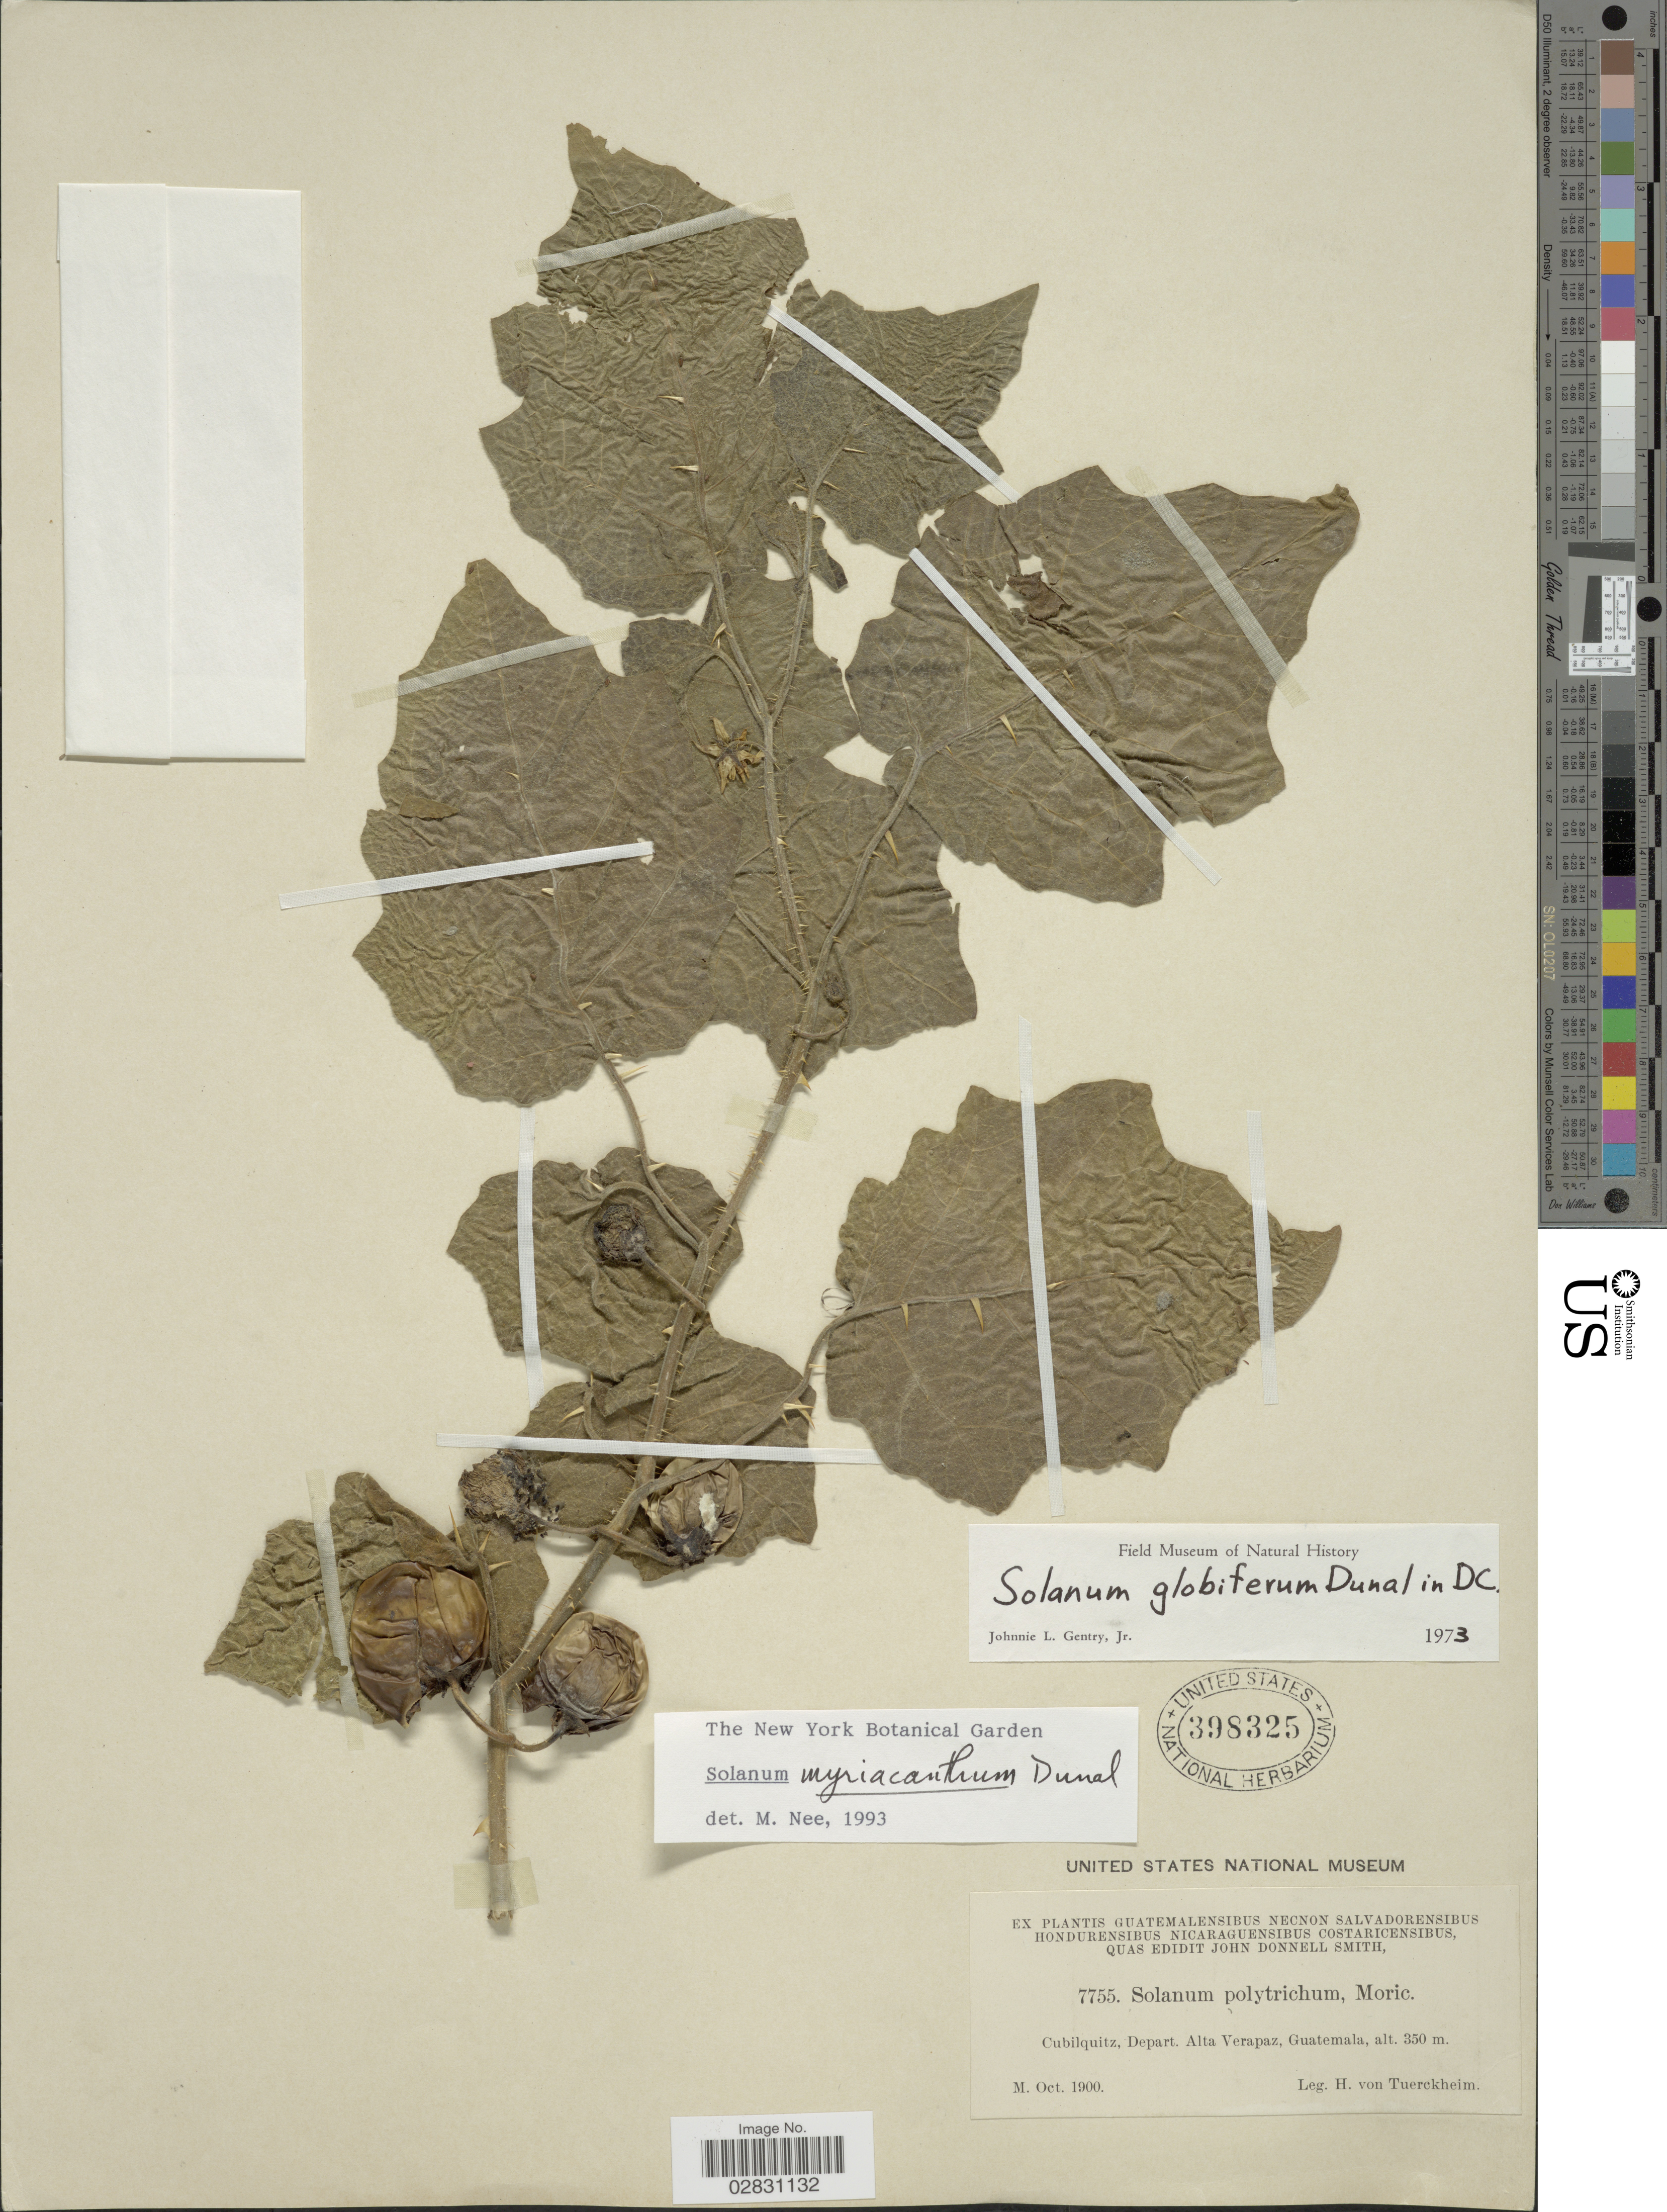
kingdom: Plantae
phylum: Tracheophyta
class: Magnoliopsida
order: Solanales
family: Solanaceae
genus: Solanum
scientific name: Solanum myrianthum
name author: Britton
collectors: H. von Türckheim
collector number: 7755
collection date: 1900-10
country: Guatemala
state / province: Alta Verapaz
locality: Cubilquitz, Depart. Alta Verapaz.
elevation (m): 350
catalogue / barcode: US 398325